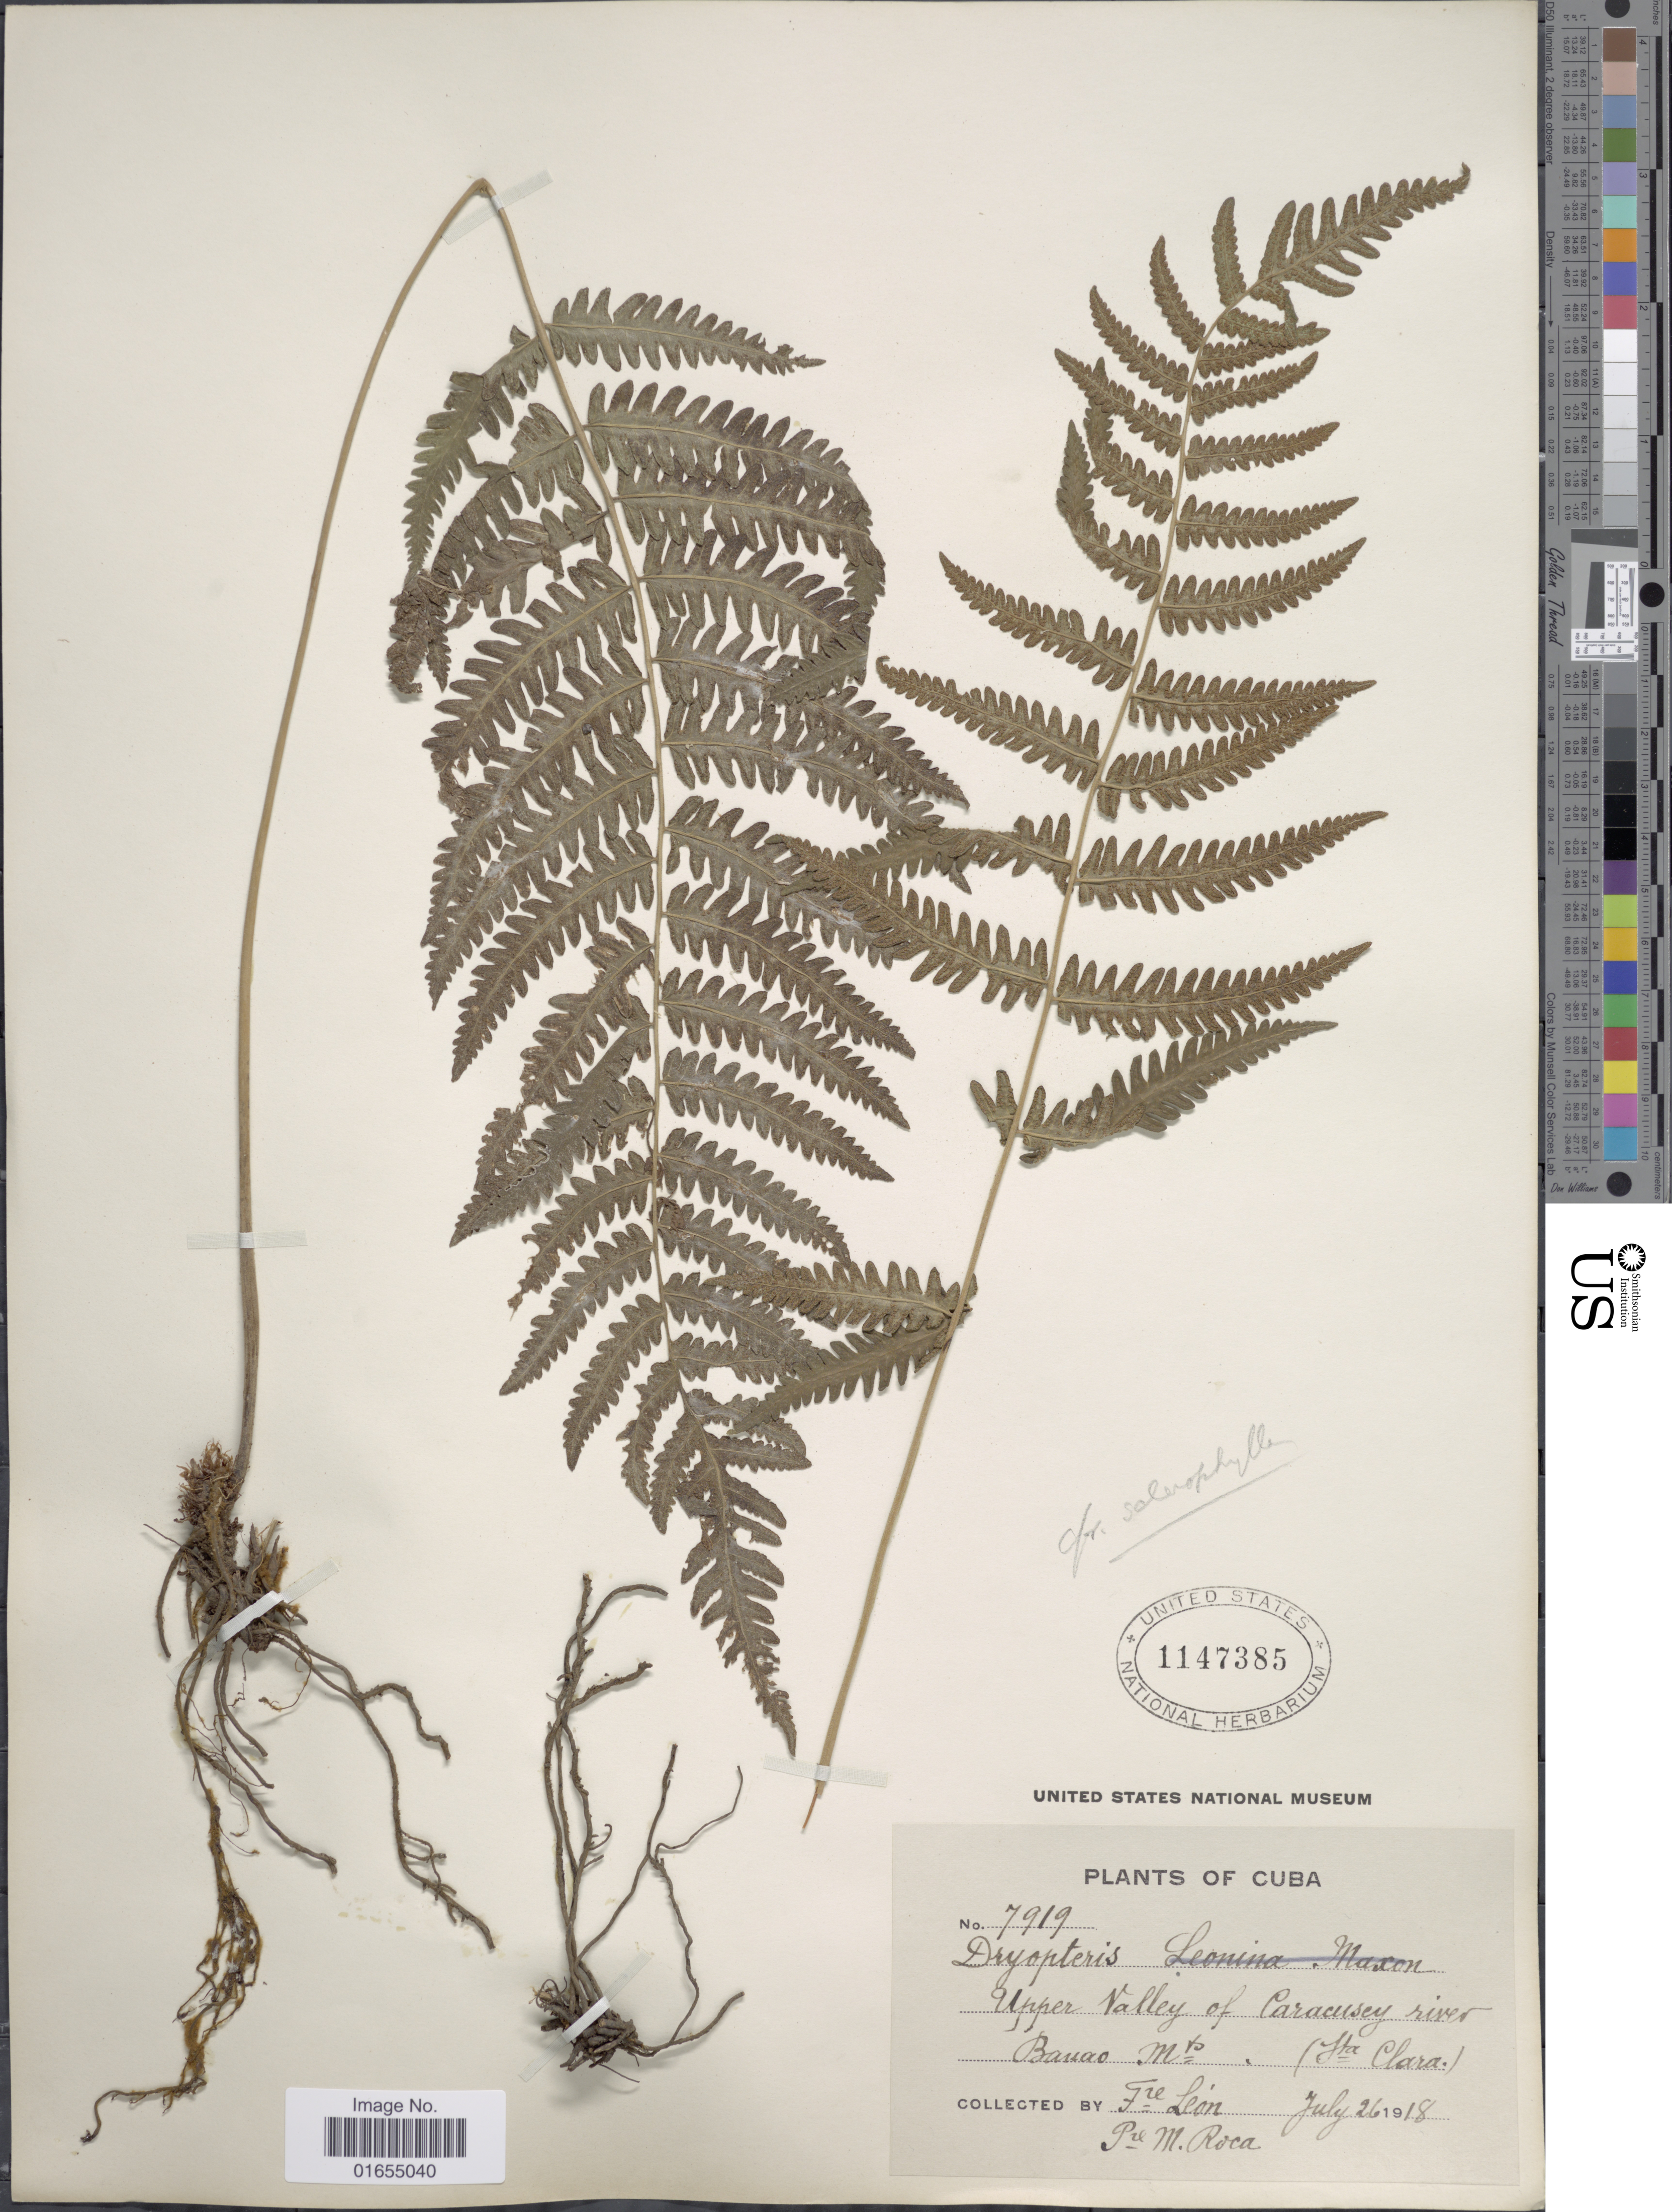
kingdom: Plantae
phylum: Tracheophyta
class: Polypodiopsida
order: Polypodiales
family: Thelypteridaceae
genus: Goniopteris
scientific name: Goniopteris sclerophylla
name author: (Poepp.) C.V. Morton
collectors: Bro. León & M. Roca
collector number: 7919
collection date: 1918-07-26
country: Cuba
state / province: Las Villas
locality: Upper Valley of Caracusey river Banao Mts (Sta. Clara)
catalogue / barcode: US 1147385